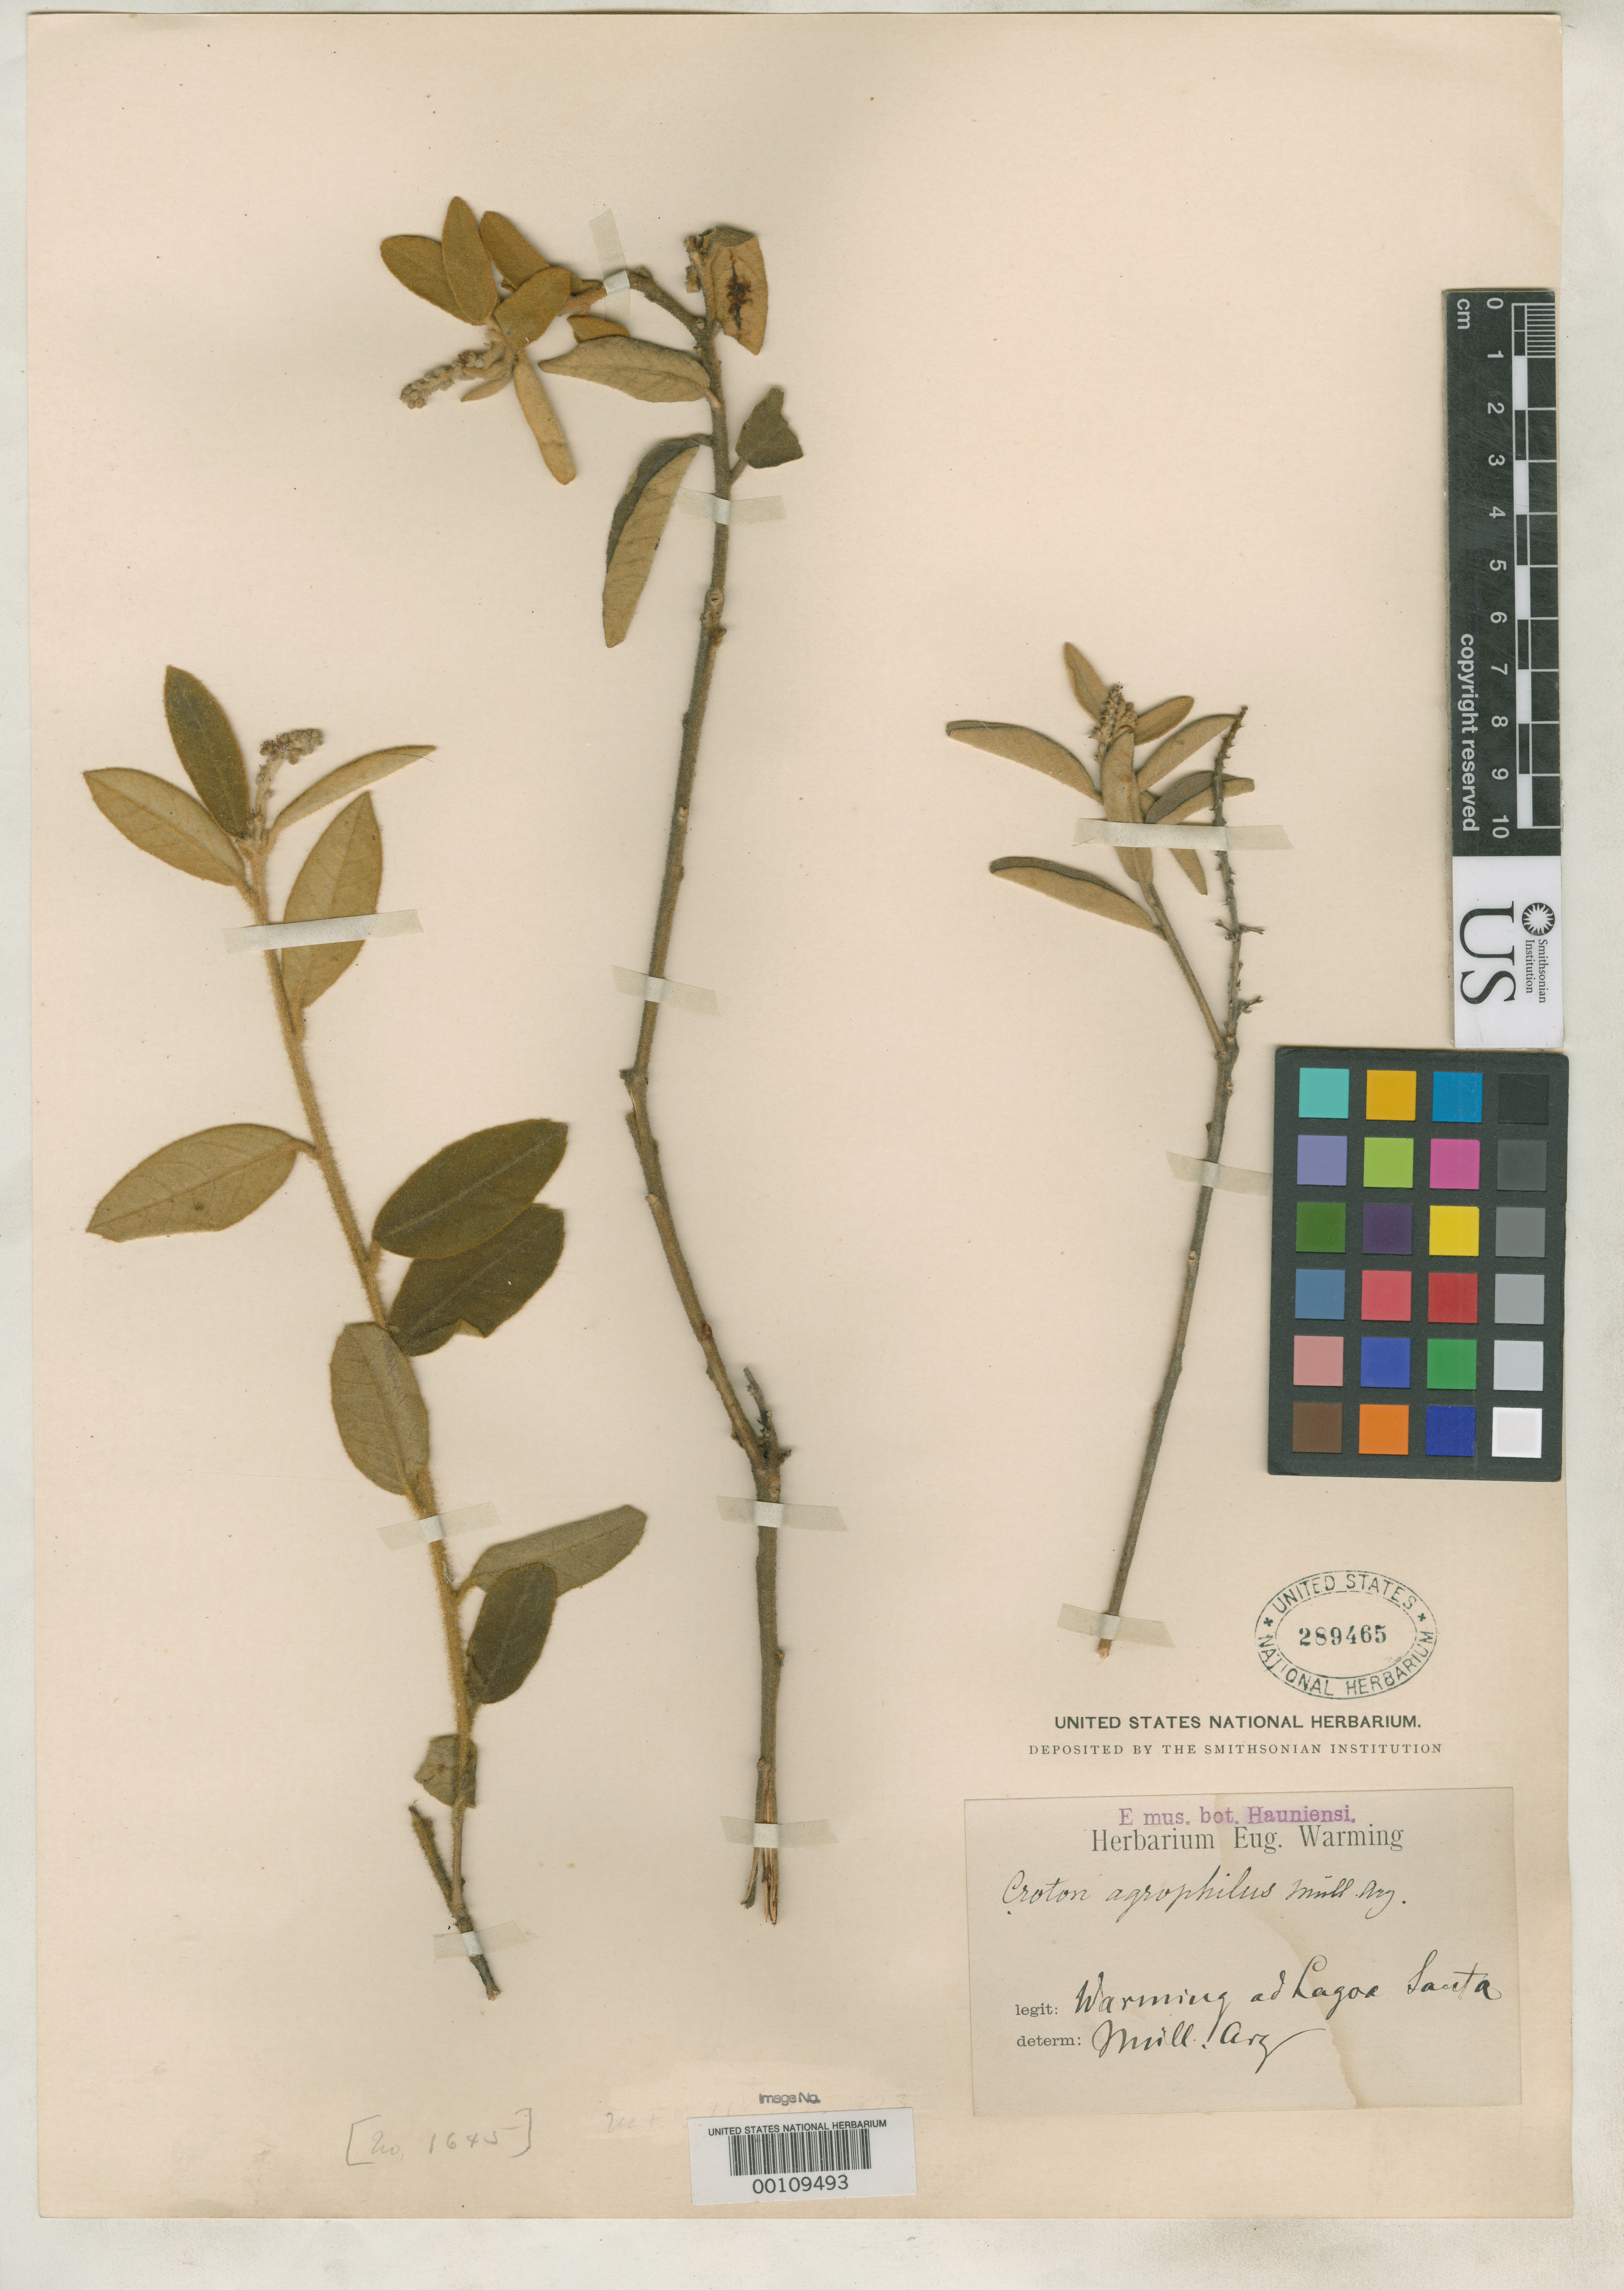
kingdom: Plantae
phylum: Tracheophyta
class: Magnoliopsida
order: Malpighiales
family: Euphorbiaceae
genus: Croton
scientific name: Croton agrophilus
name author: Müll. Arg. in Mart.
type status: Isosyntype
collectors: E. Warming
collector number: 1645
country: Brazil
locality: Lagoa Santa.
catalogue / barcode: US 289465